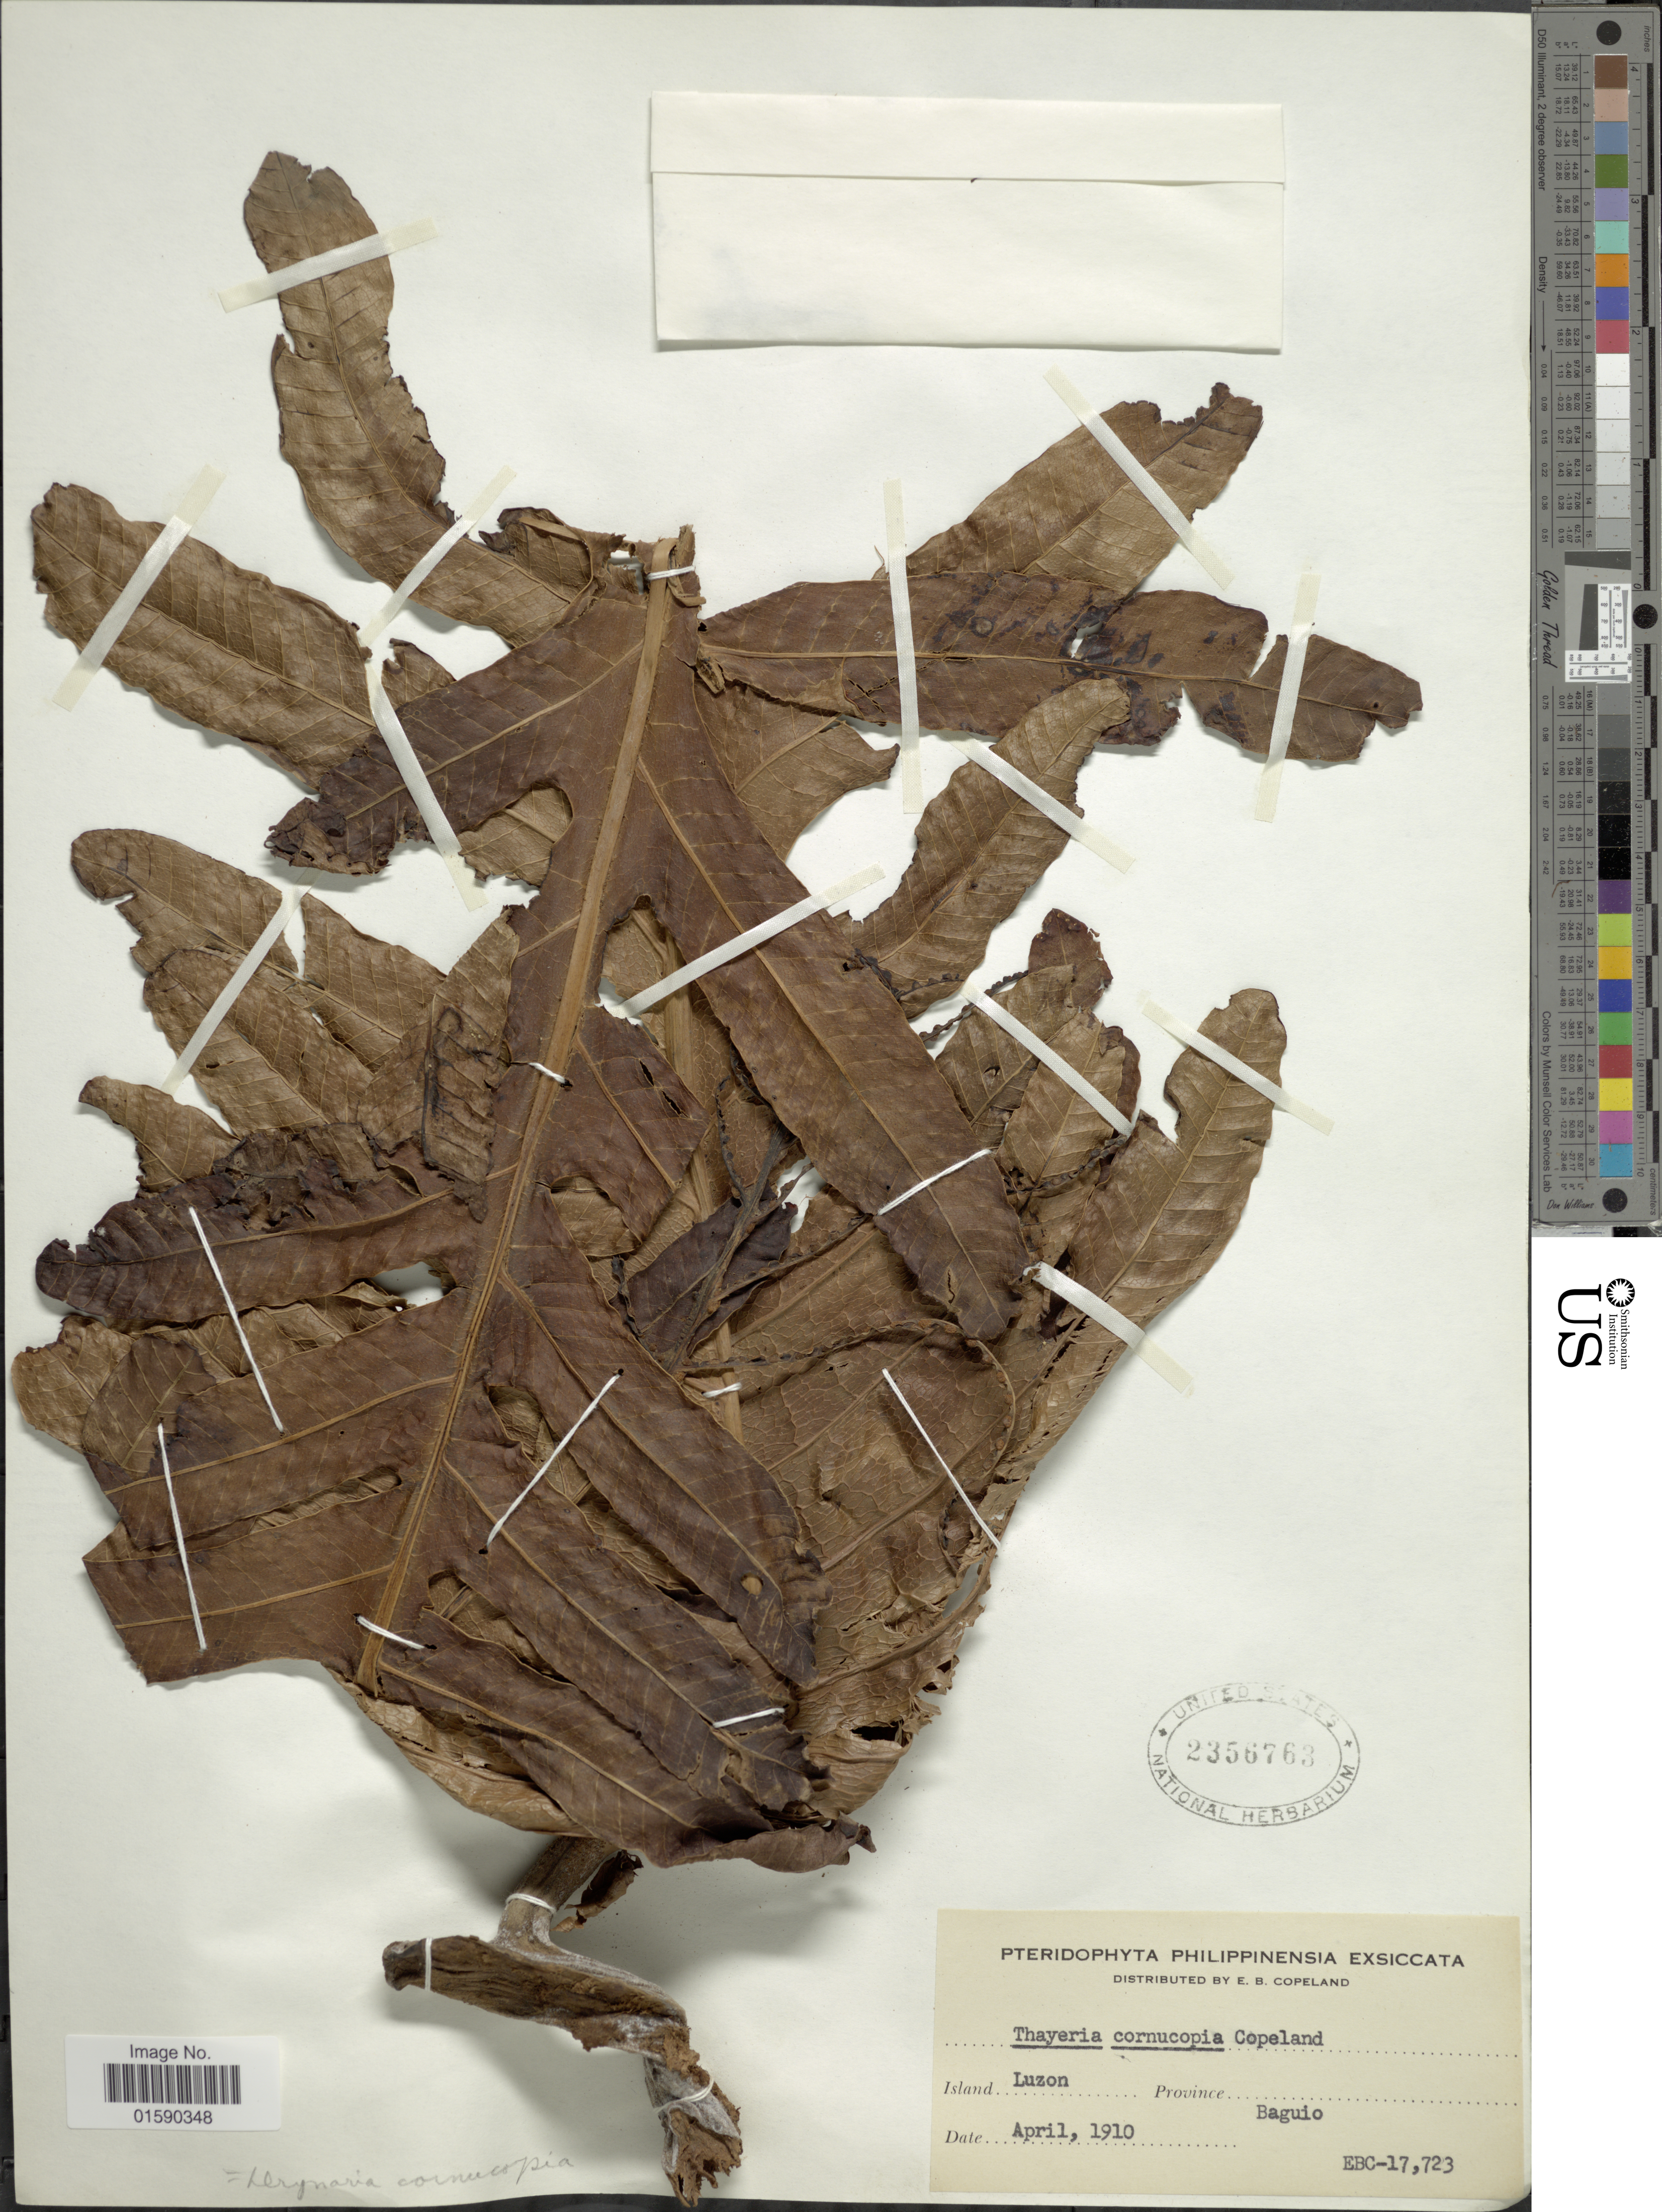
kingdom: Plantae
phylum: Tracheophyta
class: Polypodiopsida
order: Polypodiales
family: Polypodiaceae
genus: Aglaomorpha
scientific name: Aglaomorpha cornucopia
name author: (Copel.) M.C. Roos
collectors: E. B. Copeland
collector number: EBC-17723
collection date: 1910-04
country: Philippines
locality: Island Luzon, Province Baguio.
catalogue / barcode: US 2356763